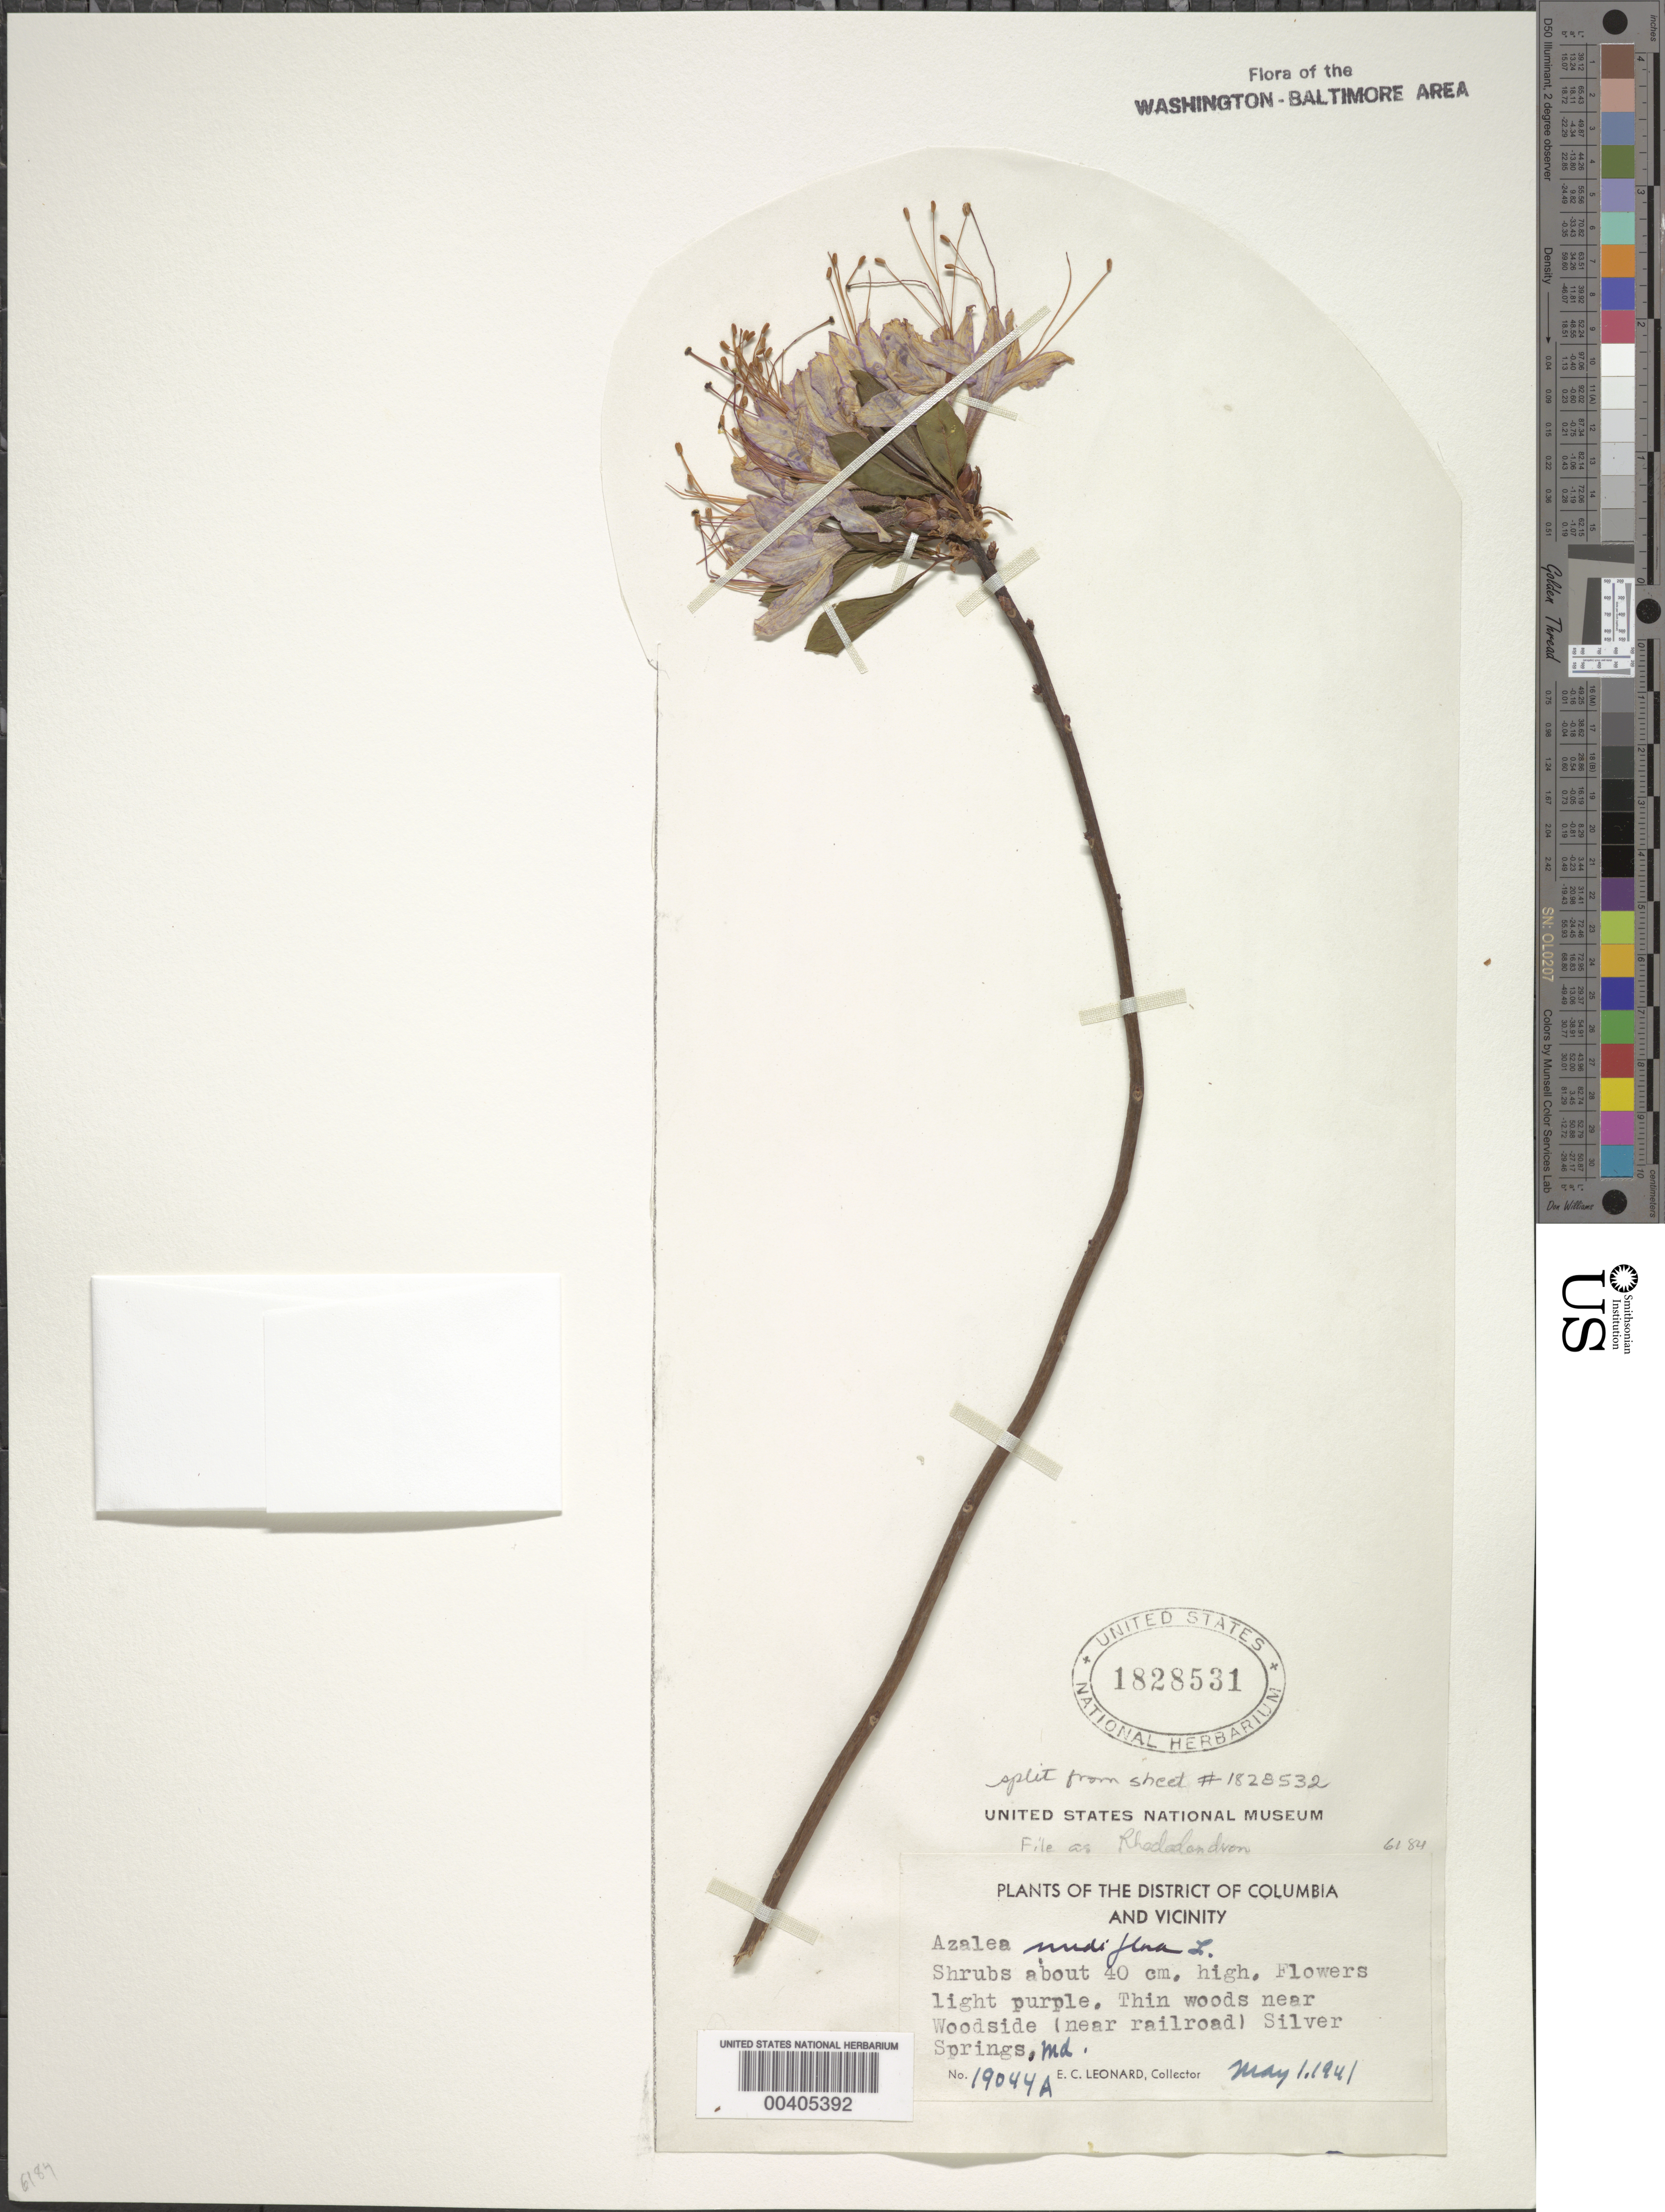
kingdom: Plantae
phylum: Tracheophyta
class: Magnoliopsida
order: Ericales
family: Ericaceae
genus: Rhododendron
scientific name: Rhododendron periclymenoides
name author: (Michx.) Shinners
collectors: E. C. Leonard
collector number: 19044A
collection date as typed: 01 May 1941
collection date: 1941-05-01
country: United States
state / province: Maryland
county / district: Montgomery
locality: Woodside, along railroad, Silver Spring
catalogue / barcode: US 1828531